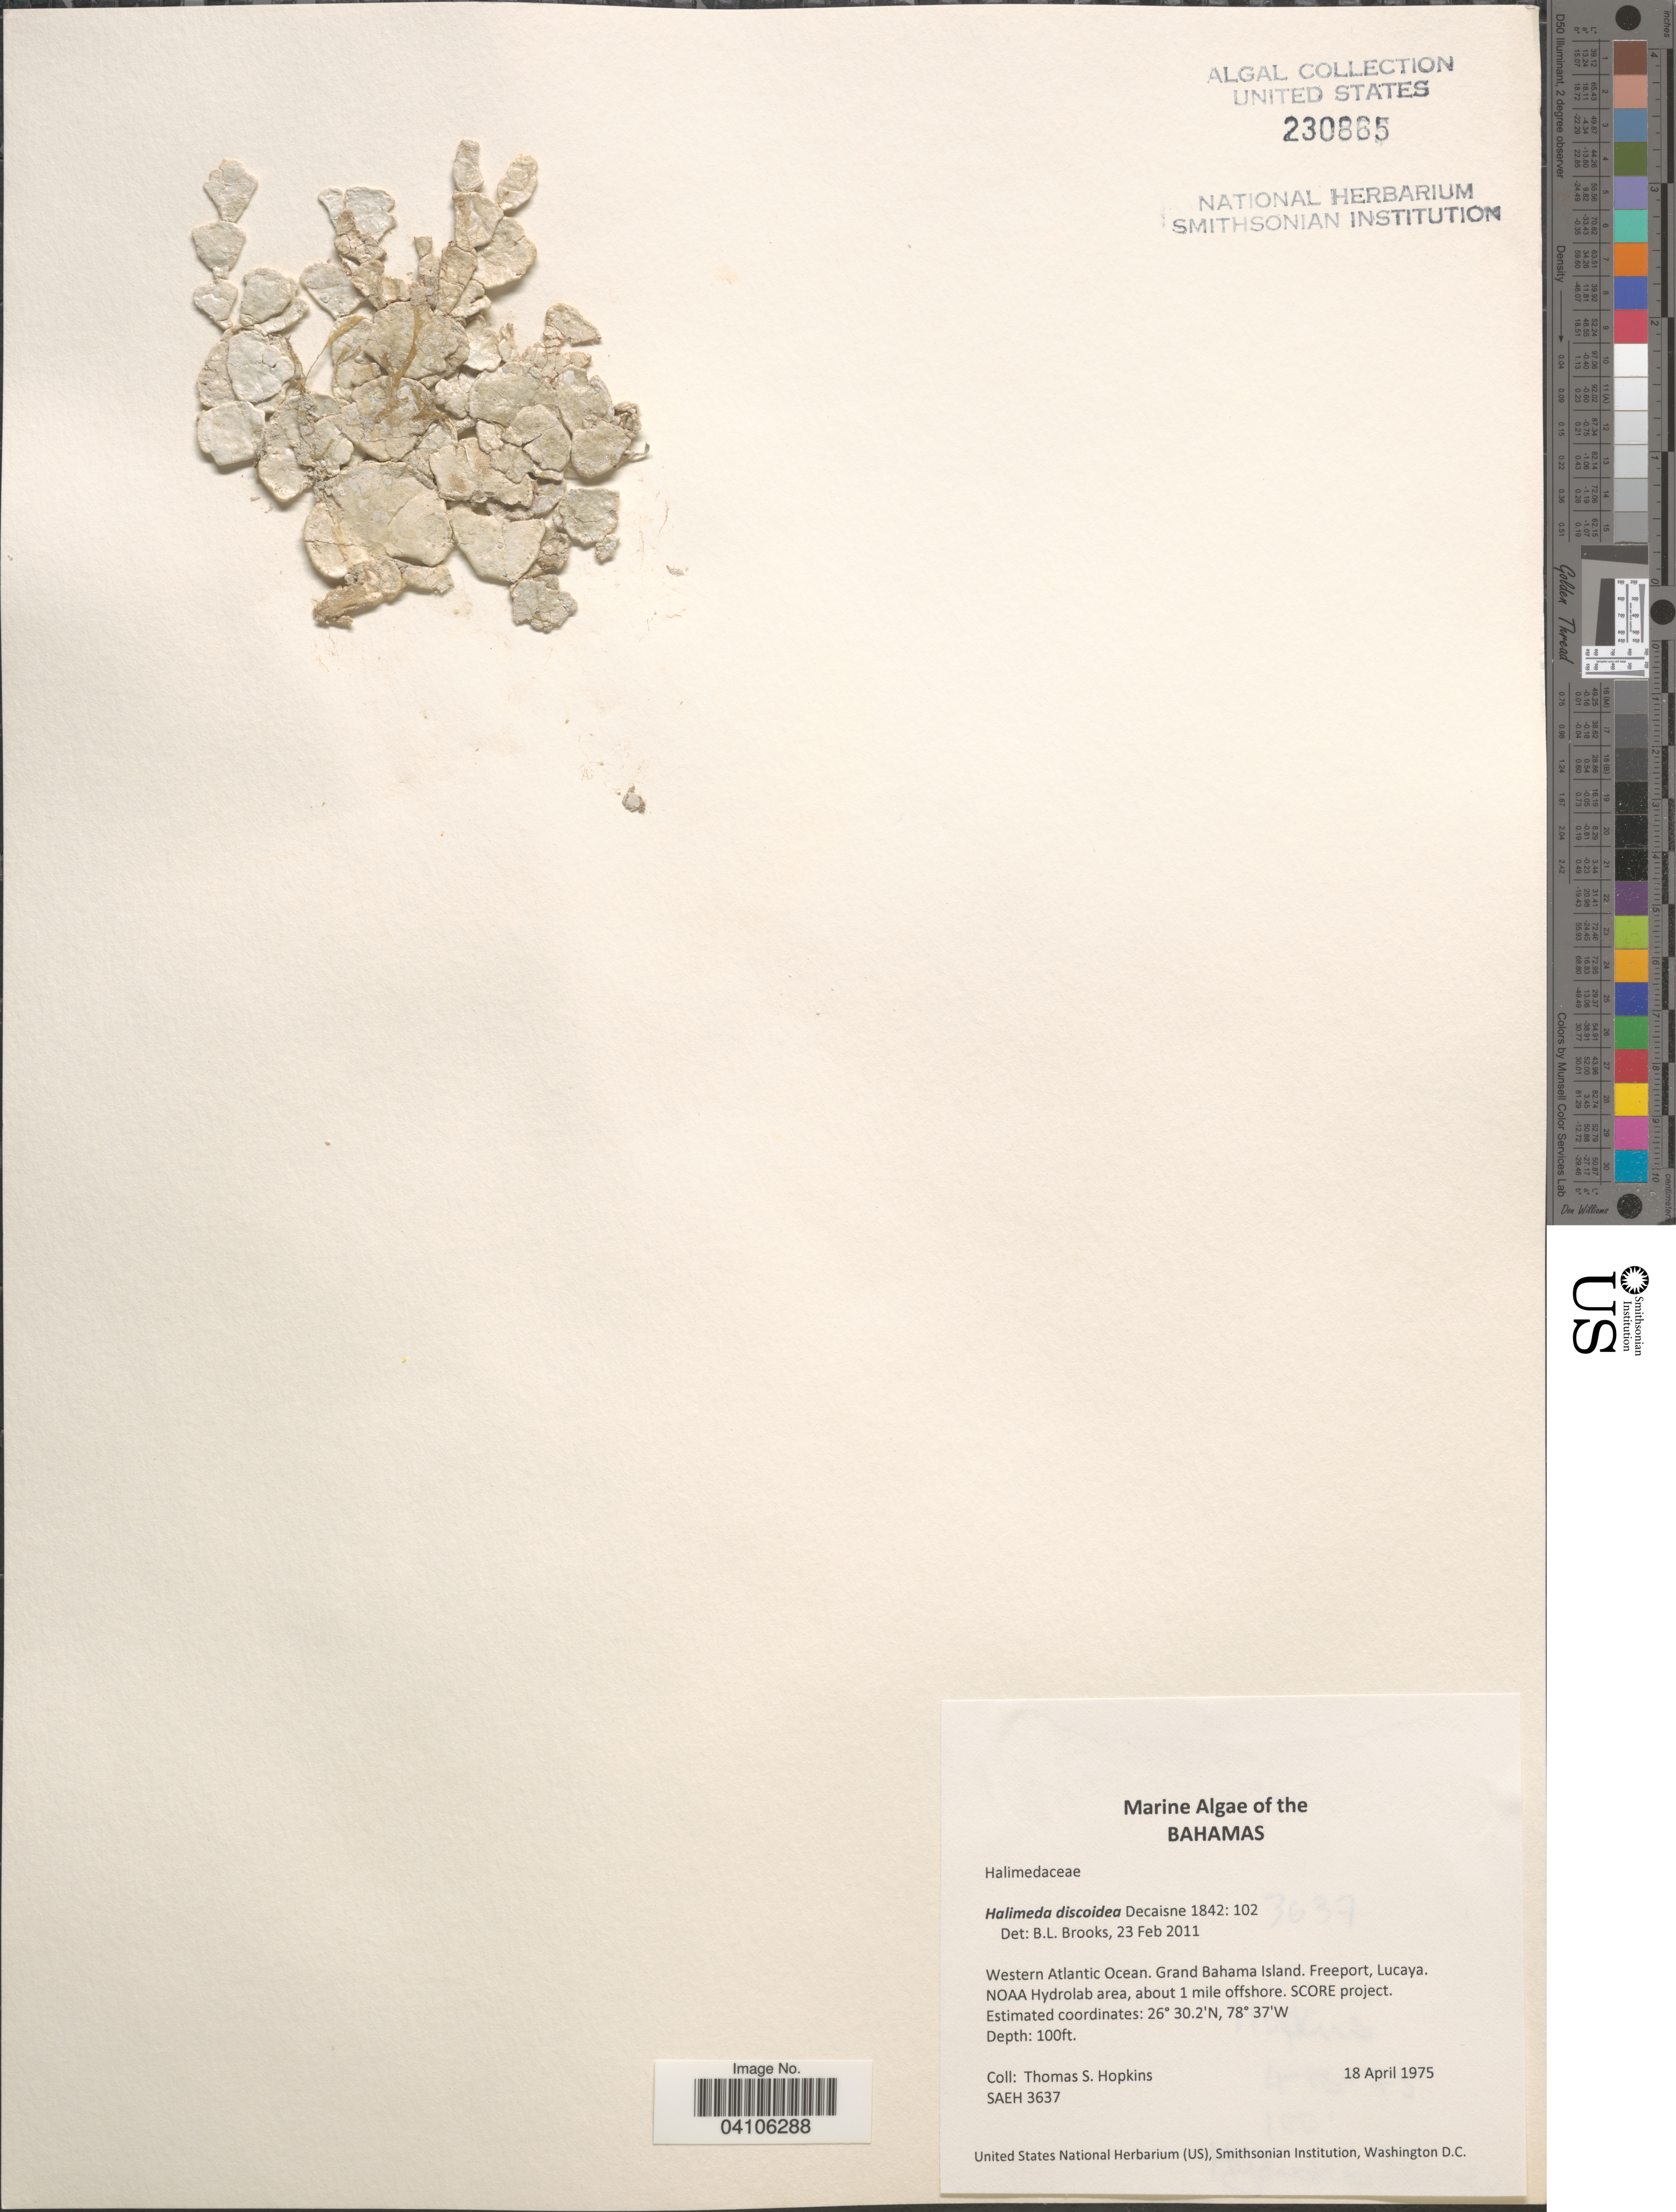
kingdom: Plantae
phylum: Chlorophyta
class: Ulvophyceae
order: Bryopsidales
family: Halimedaceae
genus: Halimeda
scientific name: Halimeda discoidea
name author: Decne.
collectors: T. Hopkins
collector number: SAEH3637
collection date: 1975-04-18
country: Bahamas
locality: Western Atlantic Ocean. Grand Bahama Island. Freeport, Lucaya. NOAA Hydrolab area, about 1 mile offshore. SCORE project.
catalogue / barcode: US 230865